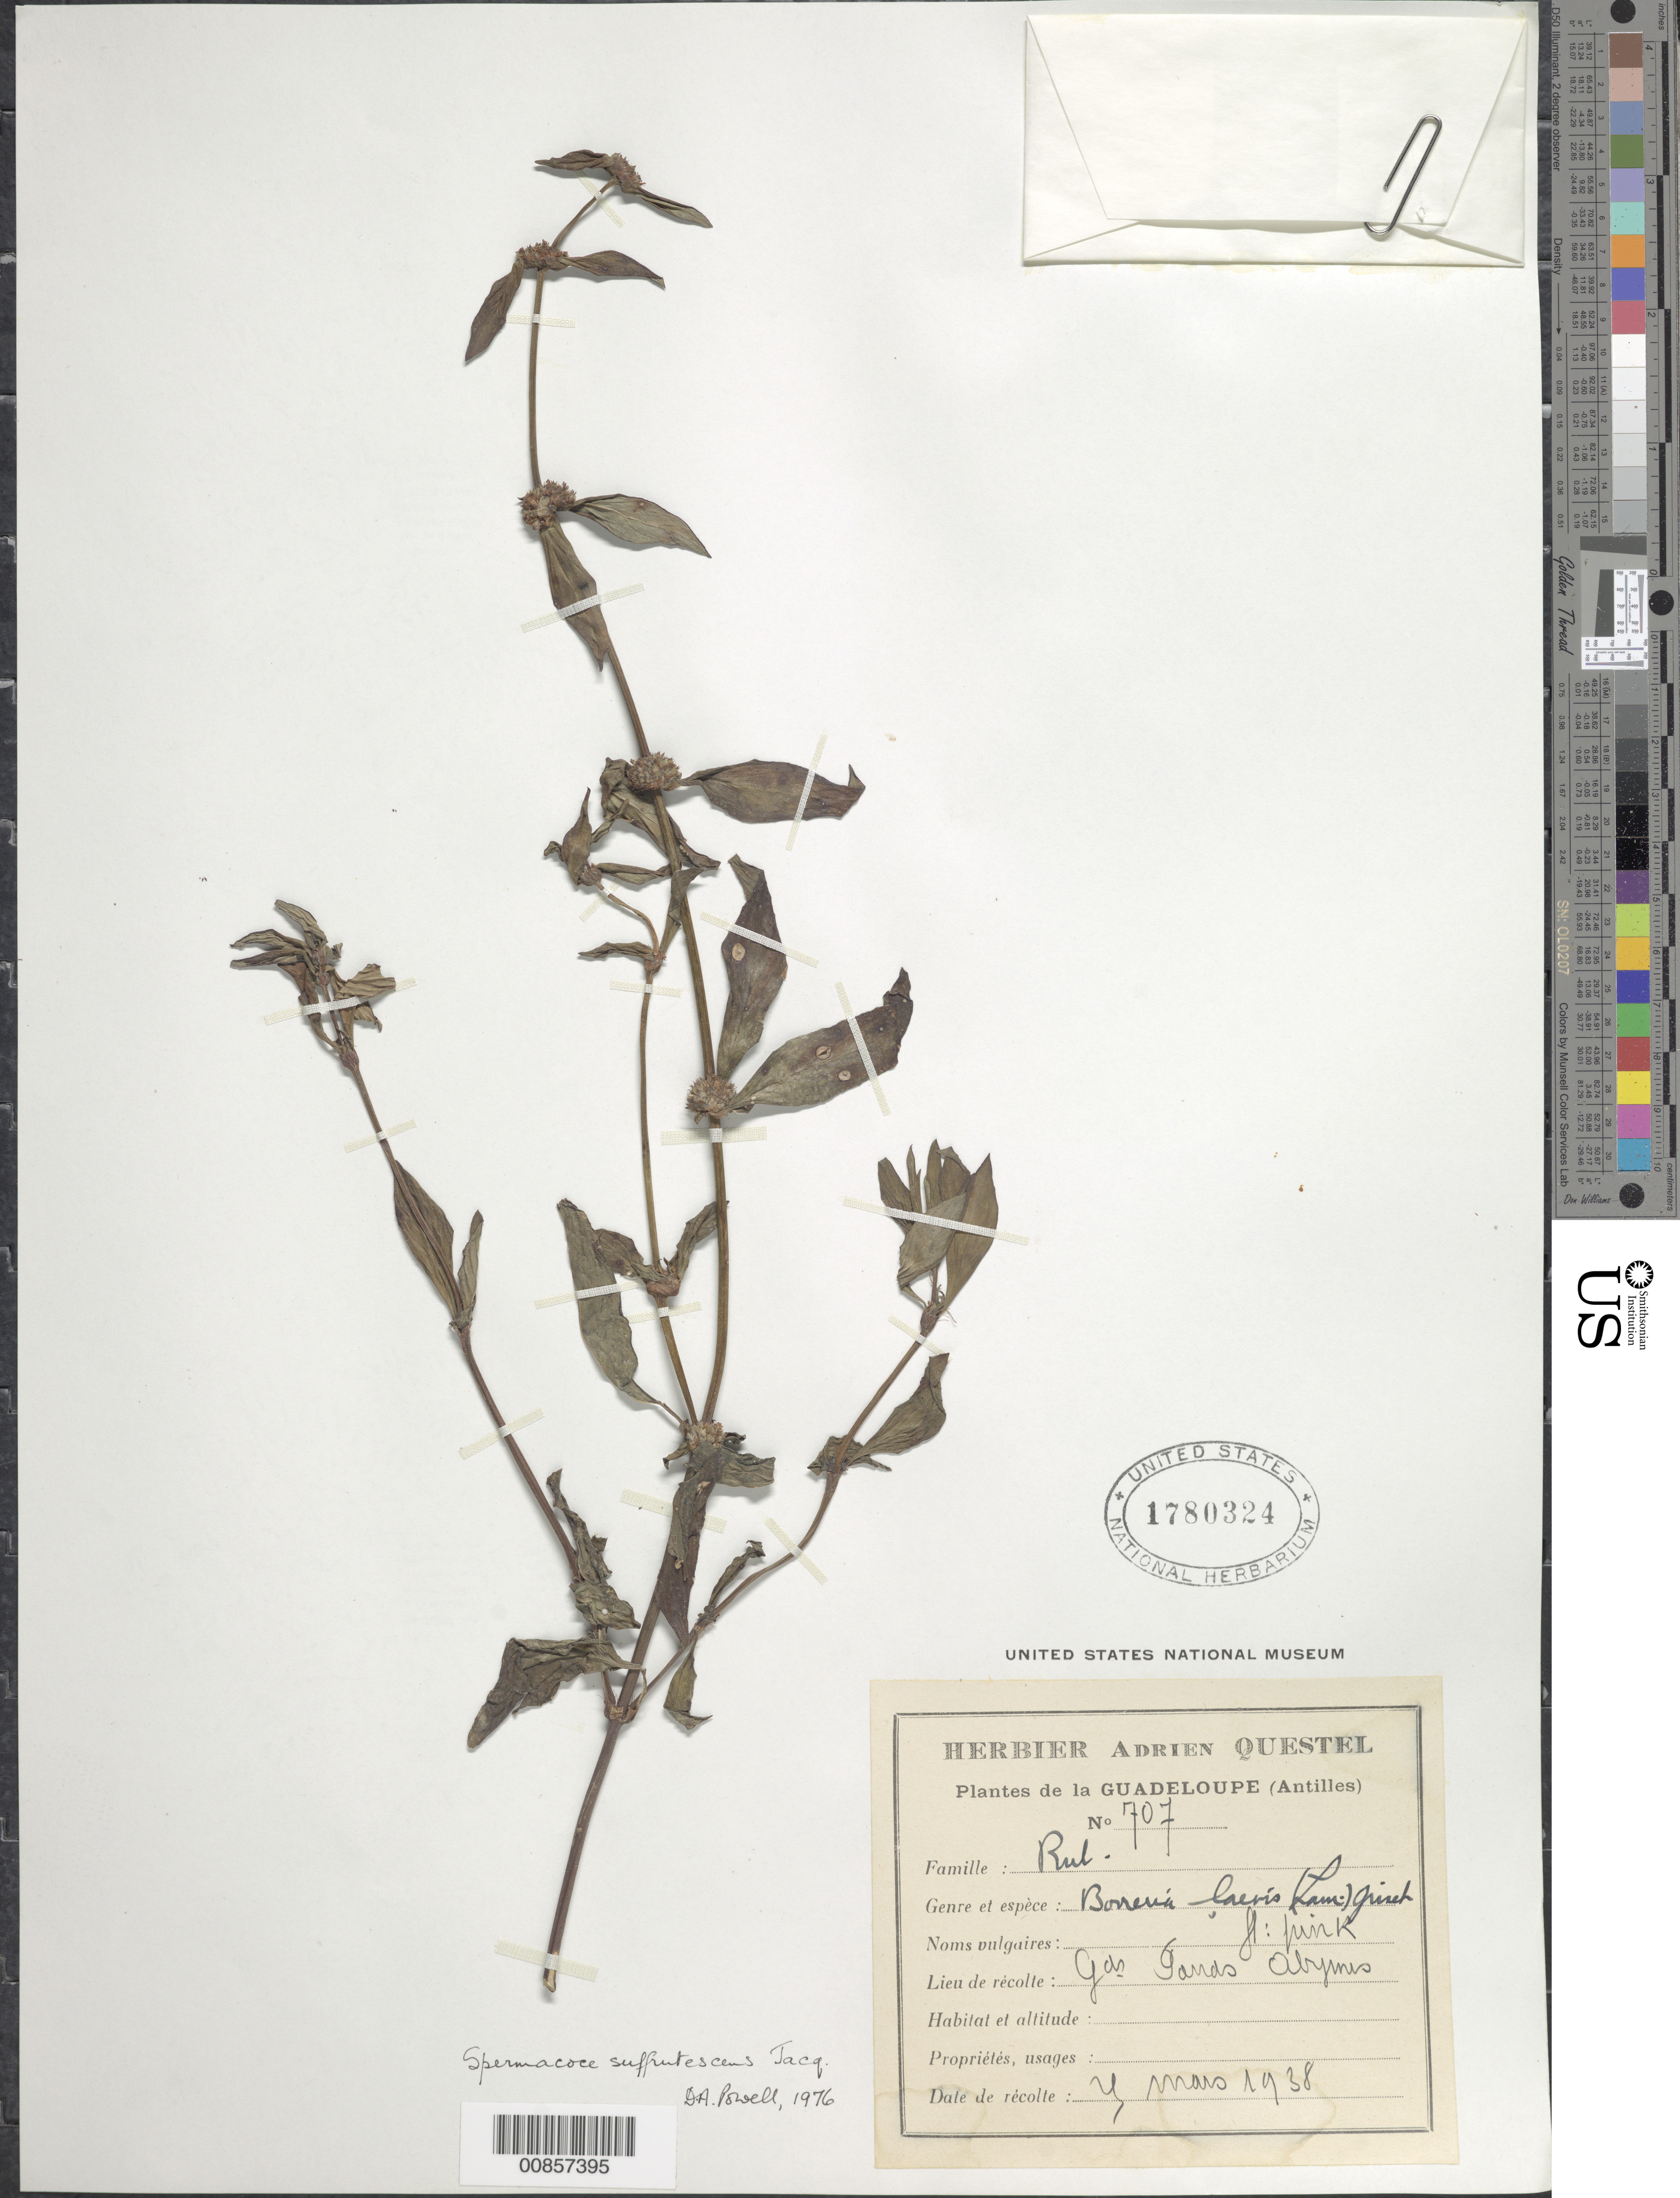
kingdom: Plantae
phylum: Tracheophyta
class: Magnoliopsida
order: Gentianales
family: Rubiaceae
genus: Spermacoce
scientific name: Spermacoce remota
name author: Lam.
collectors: A. Questel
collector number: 707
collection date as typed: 04 Mar 1938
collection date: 1938-03-04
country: Guadeloupe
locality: Olymes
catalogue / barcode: US 1780324